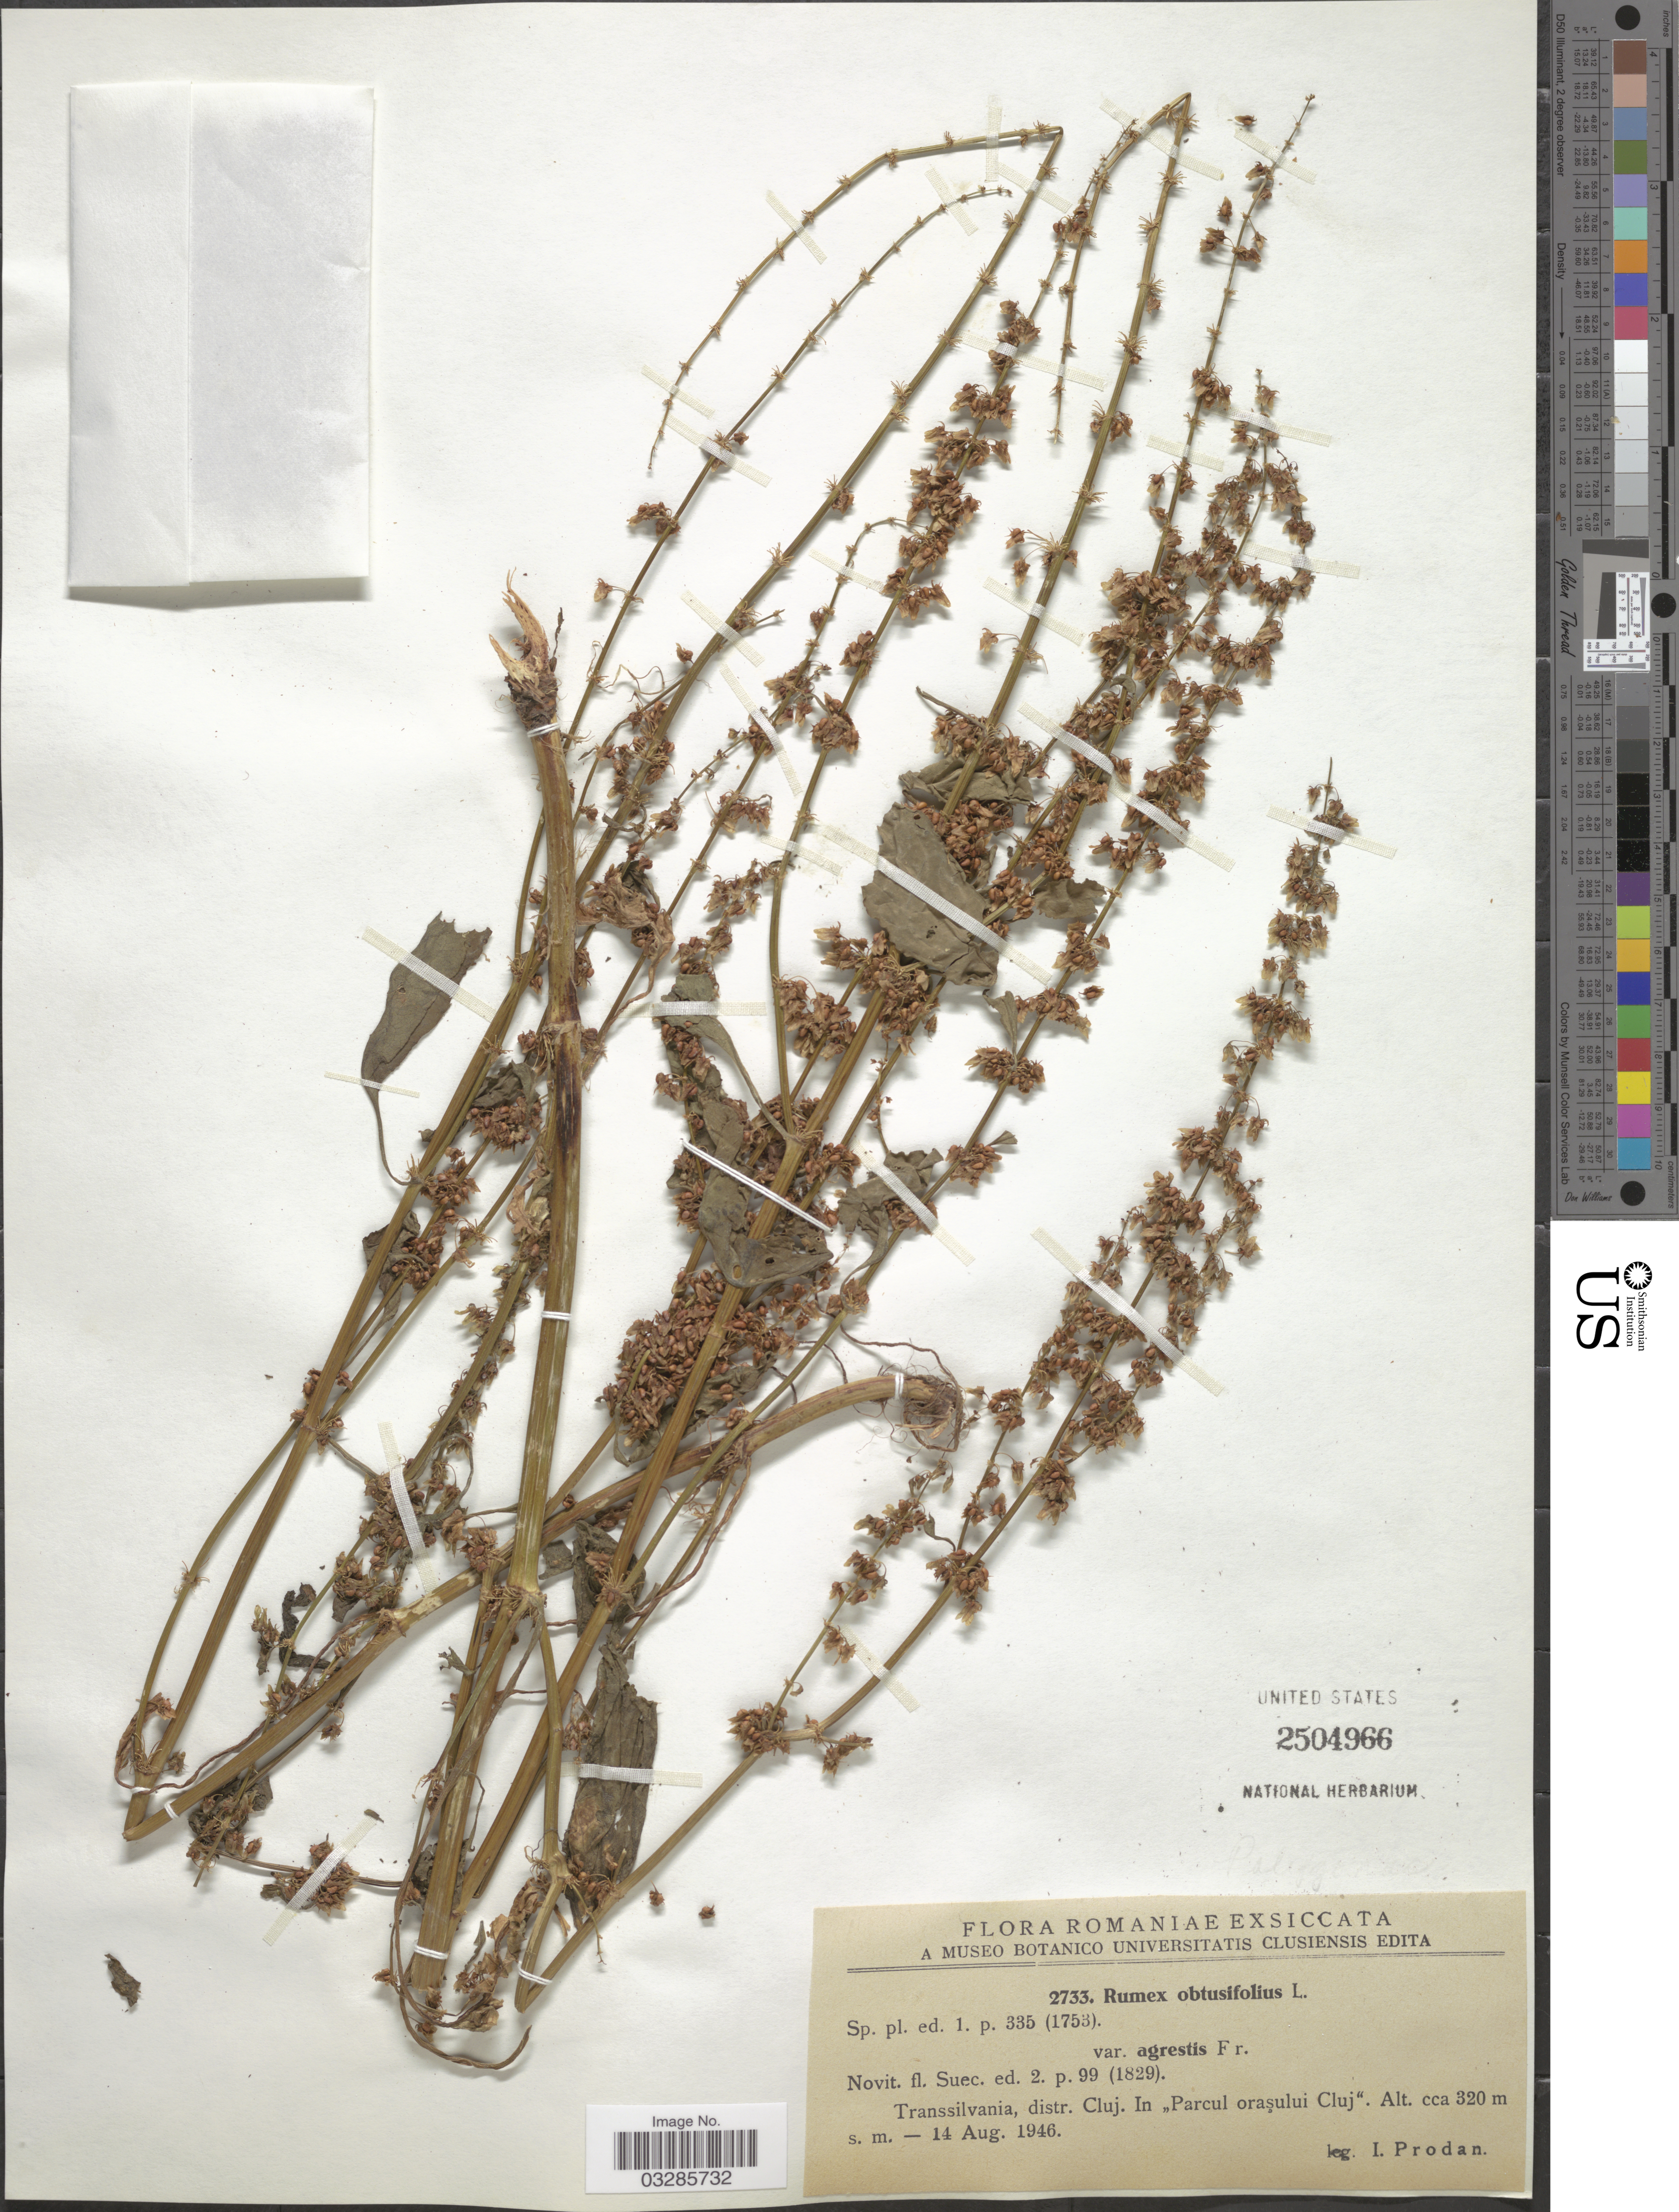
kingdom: Plantae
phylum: Tracheophyta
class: Magnoliopsida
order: Caryophyllales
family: Polygonaceae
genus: Rumex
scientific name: Rumex obtusifolius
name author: L.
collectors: I. Prodán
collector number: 2733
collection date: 1946-08-14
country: Romania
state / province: Cluj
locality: Transsilvania, distr. Cluj, In "Parcul orasului Cluj".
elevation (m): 320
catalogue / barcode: US 2504966